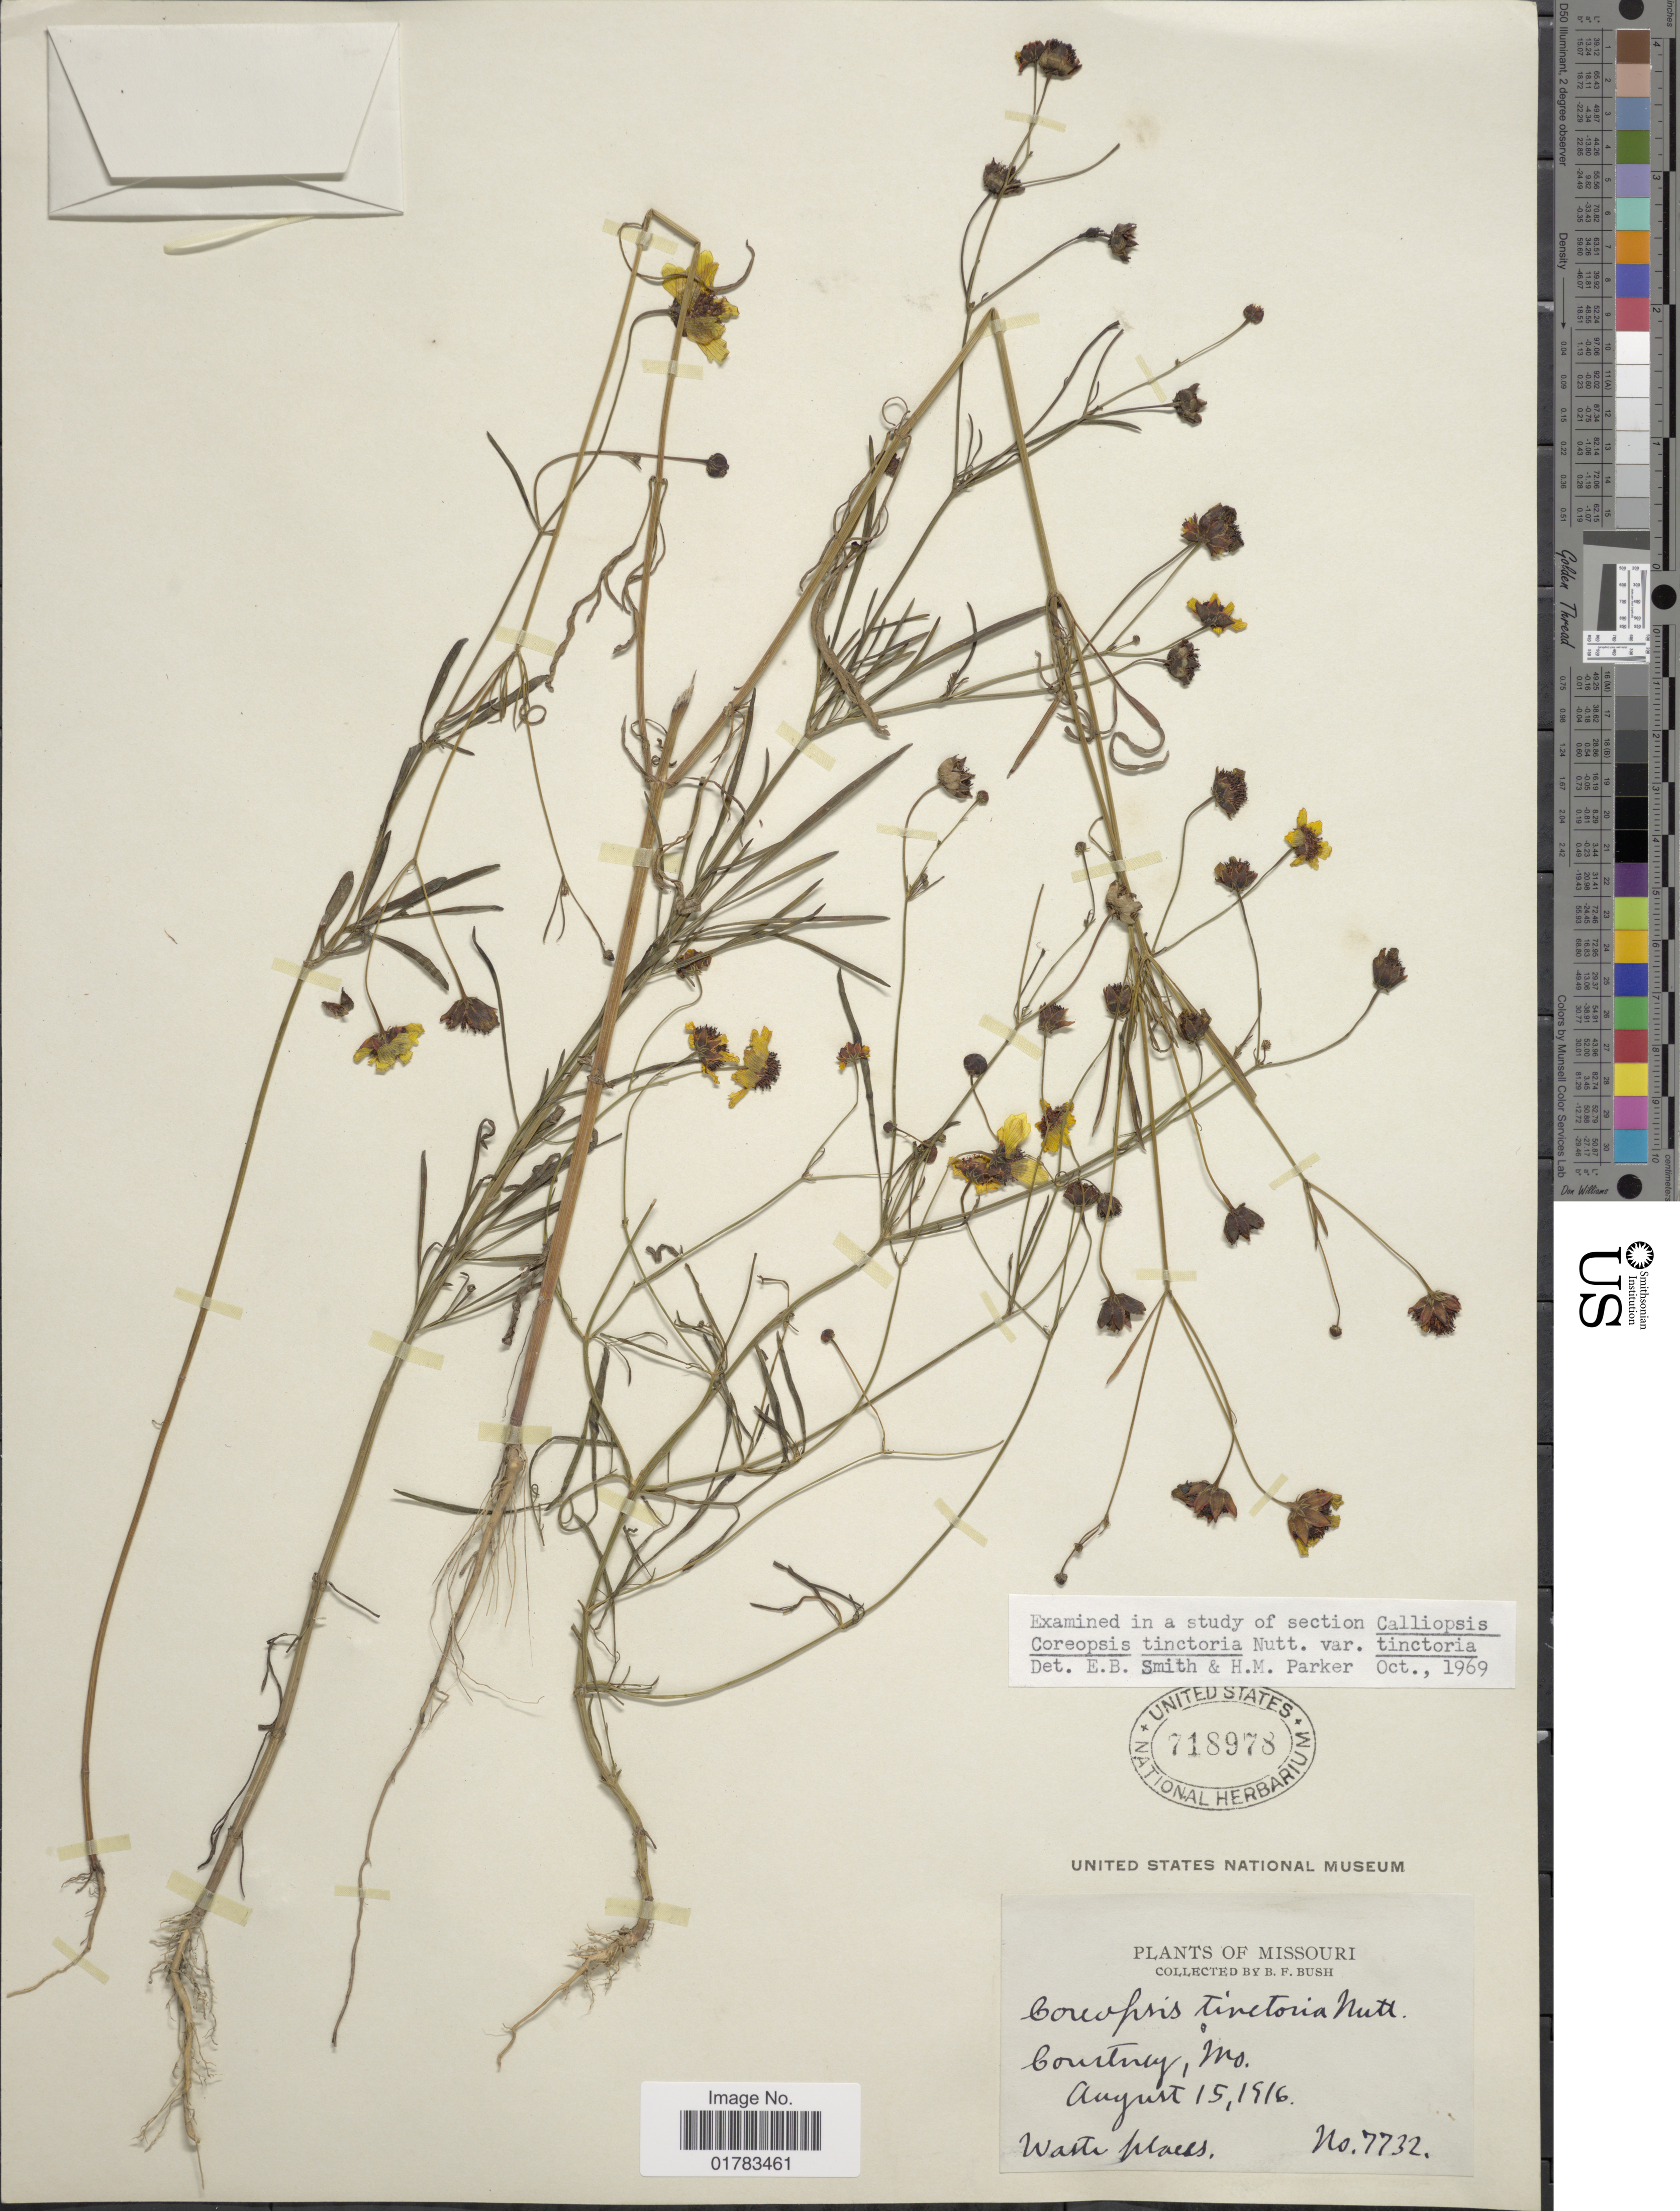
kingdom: Plantae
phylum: Tracheophyta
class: Magnoliopsida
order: Asterales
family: Asteraceae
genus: Coreopsis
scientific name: Coreopsis tinctoria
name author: Nutt.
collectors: B. F. Bush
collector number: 7732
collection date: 1916-08-15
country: United States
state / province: Missouri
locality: Courtney, Mo.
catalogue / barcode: US 718978